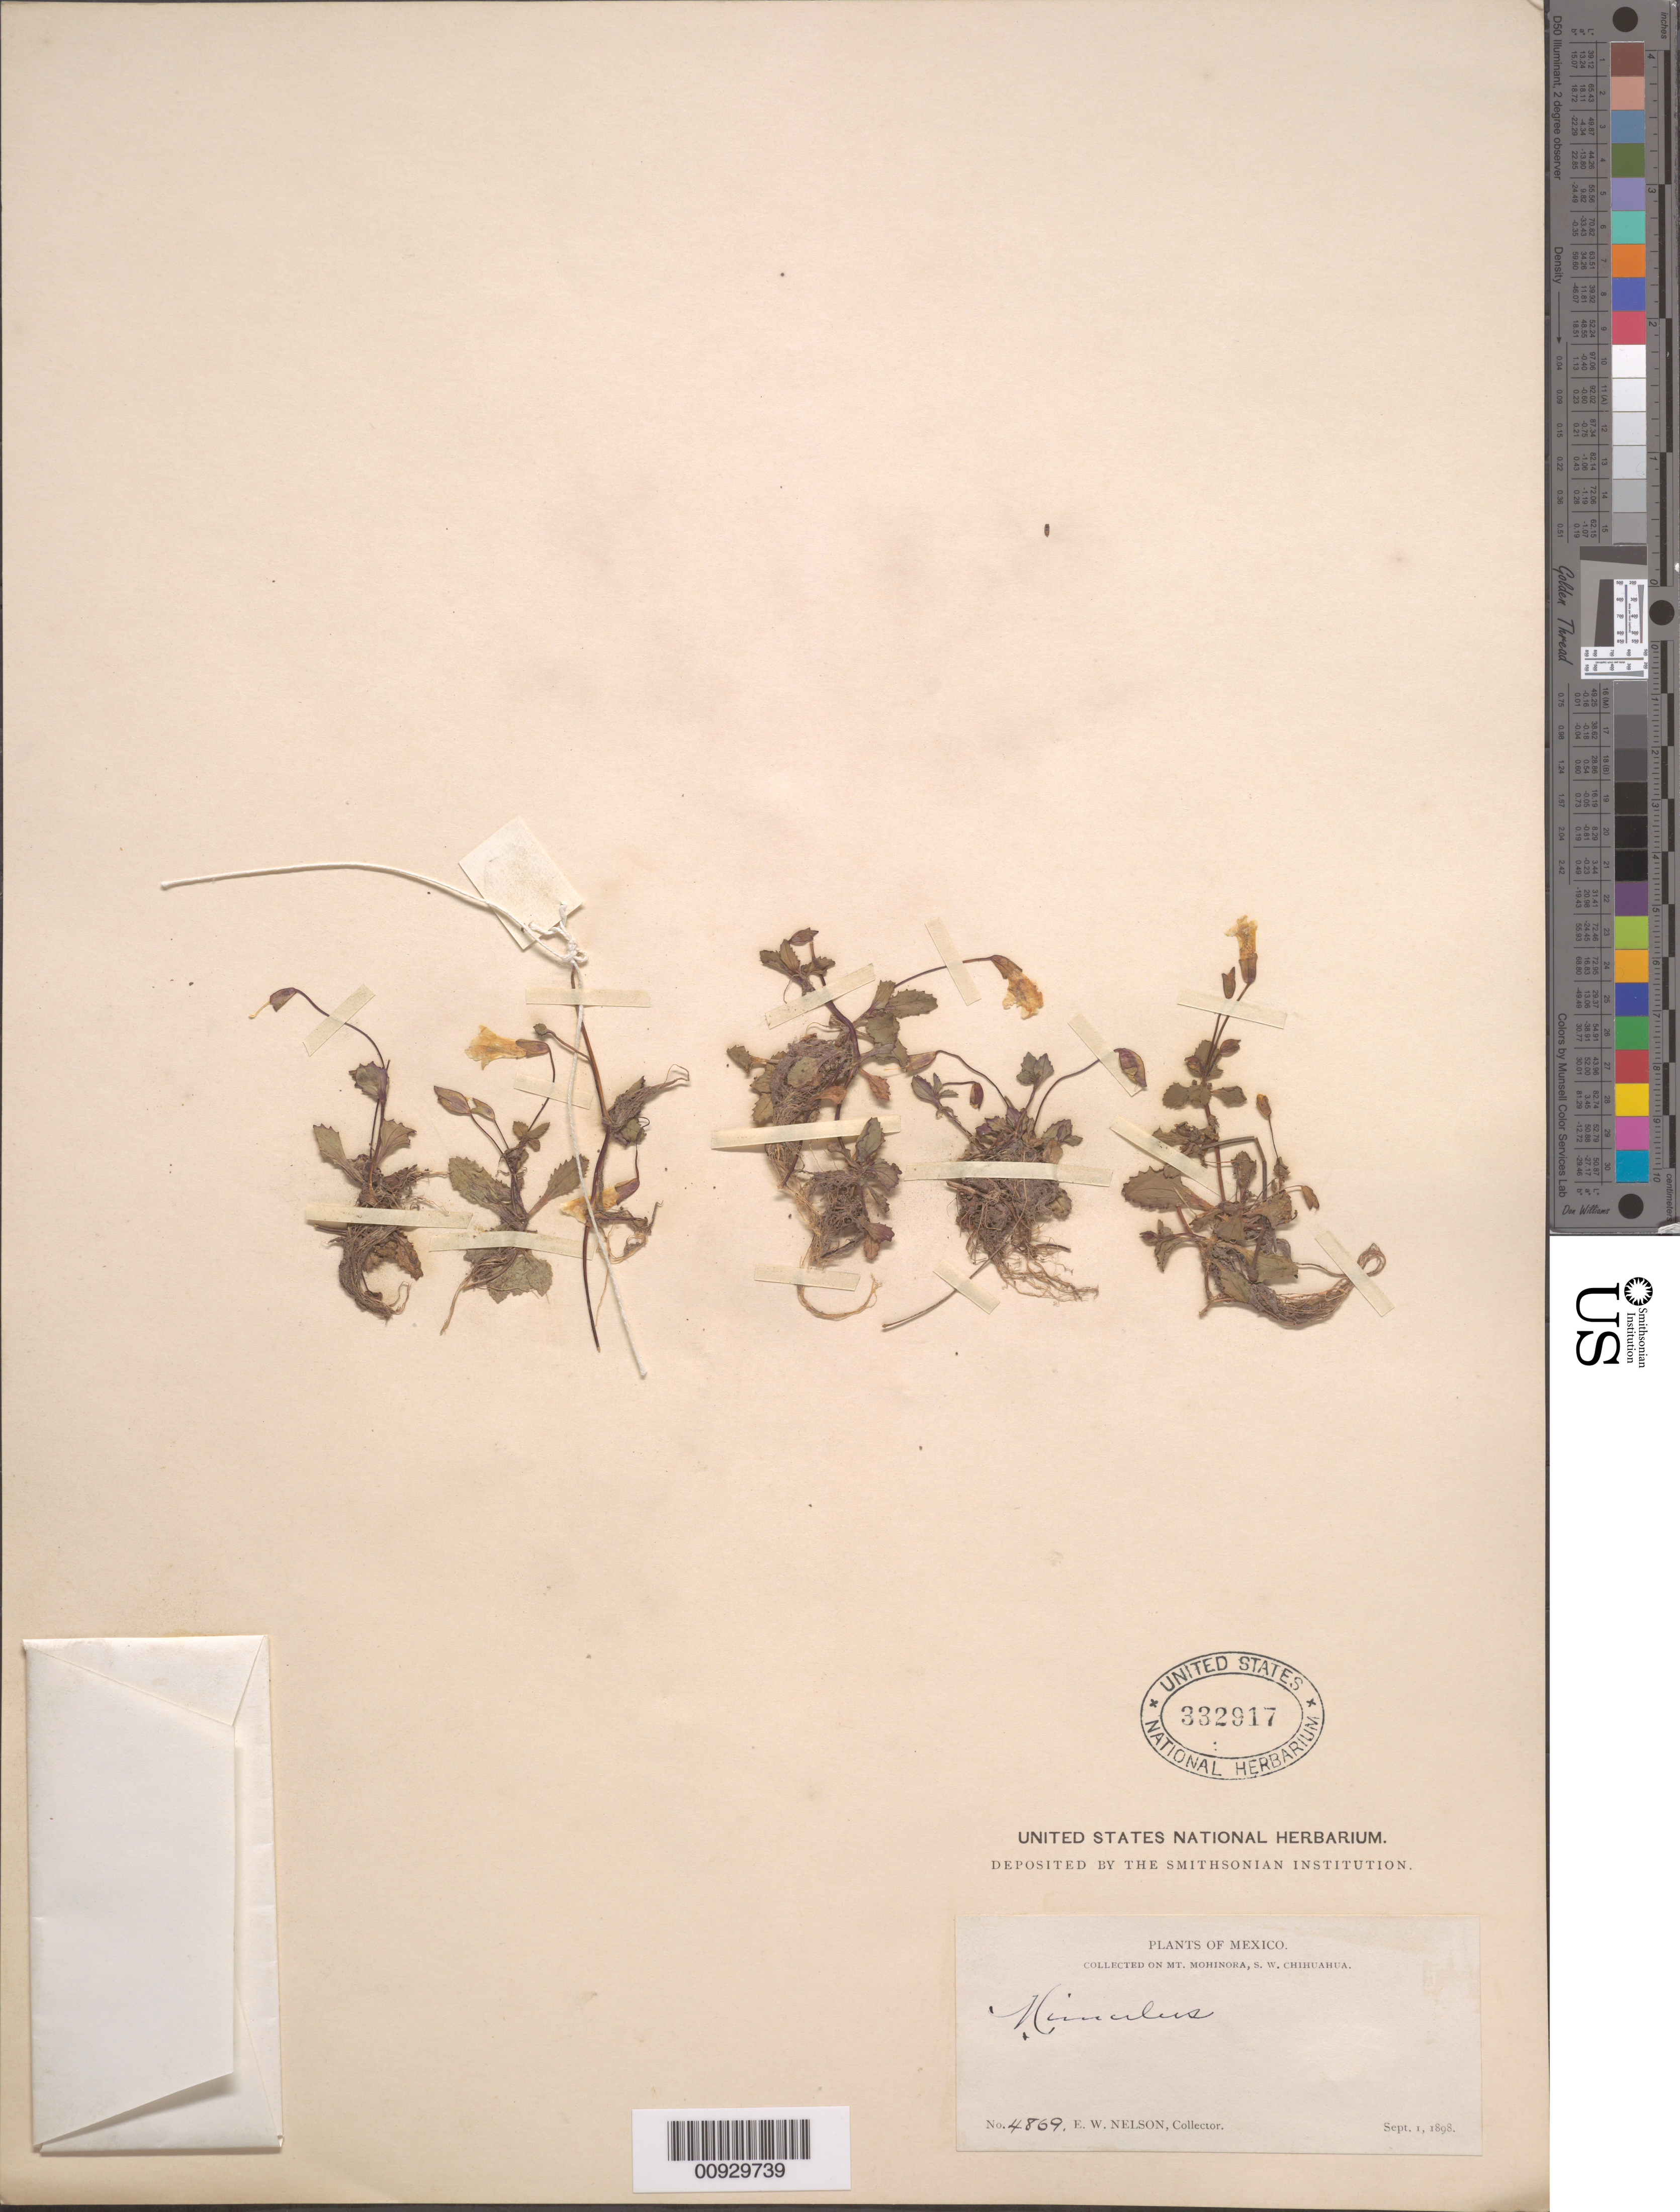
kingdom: Plantae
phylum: Tracheophyta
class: Magnoliopsida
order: Lamiales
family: Phrymaceae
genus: Mimulus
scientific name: Mimulus sp.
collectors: E. W. Nelson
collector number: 4869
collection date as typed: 01 Sep 1898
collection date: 1898-09-01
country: Mexico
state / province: Chihuahua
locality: Mt. Mohinora, S.W. Chihuahua.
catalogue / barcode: US 332917